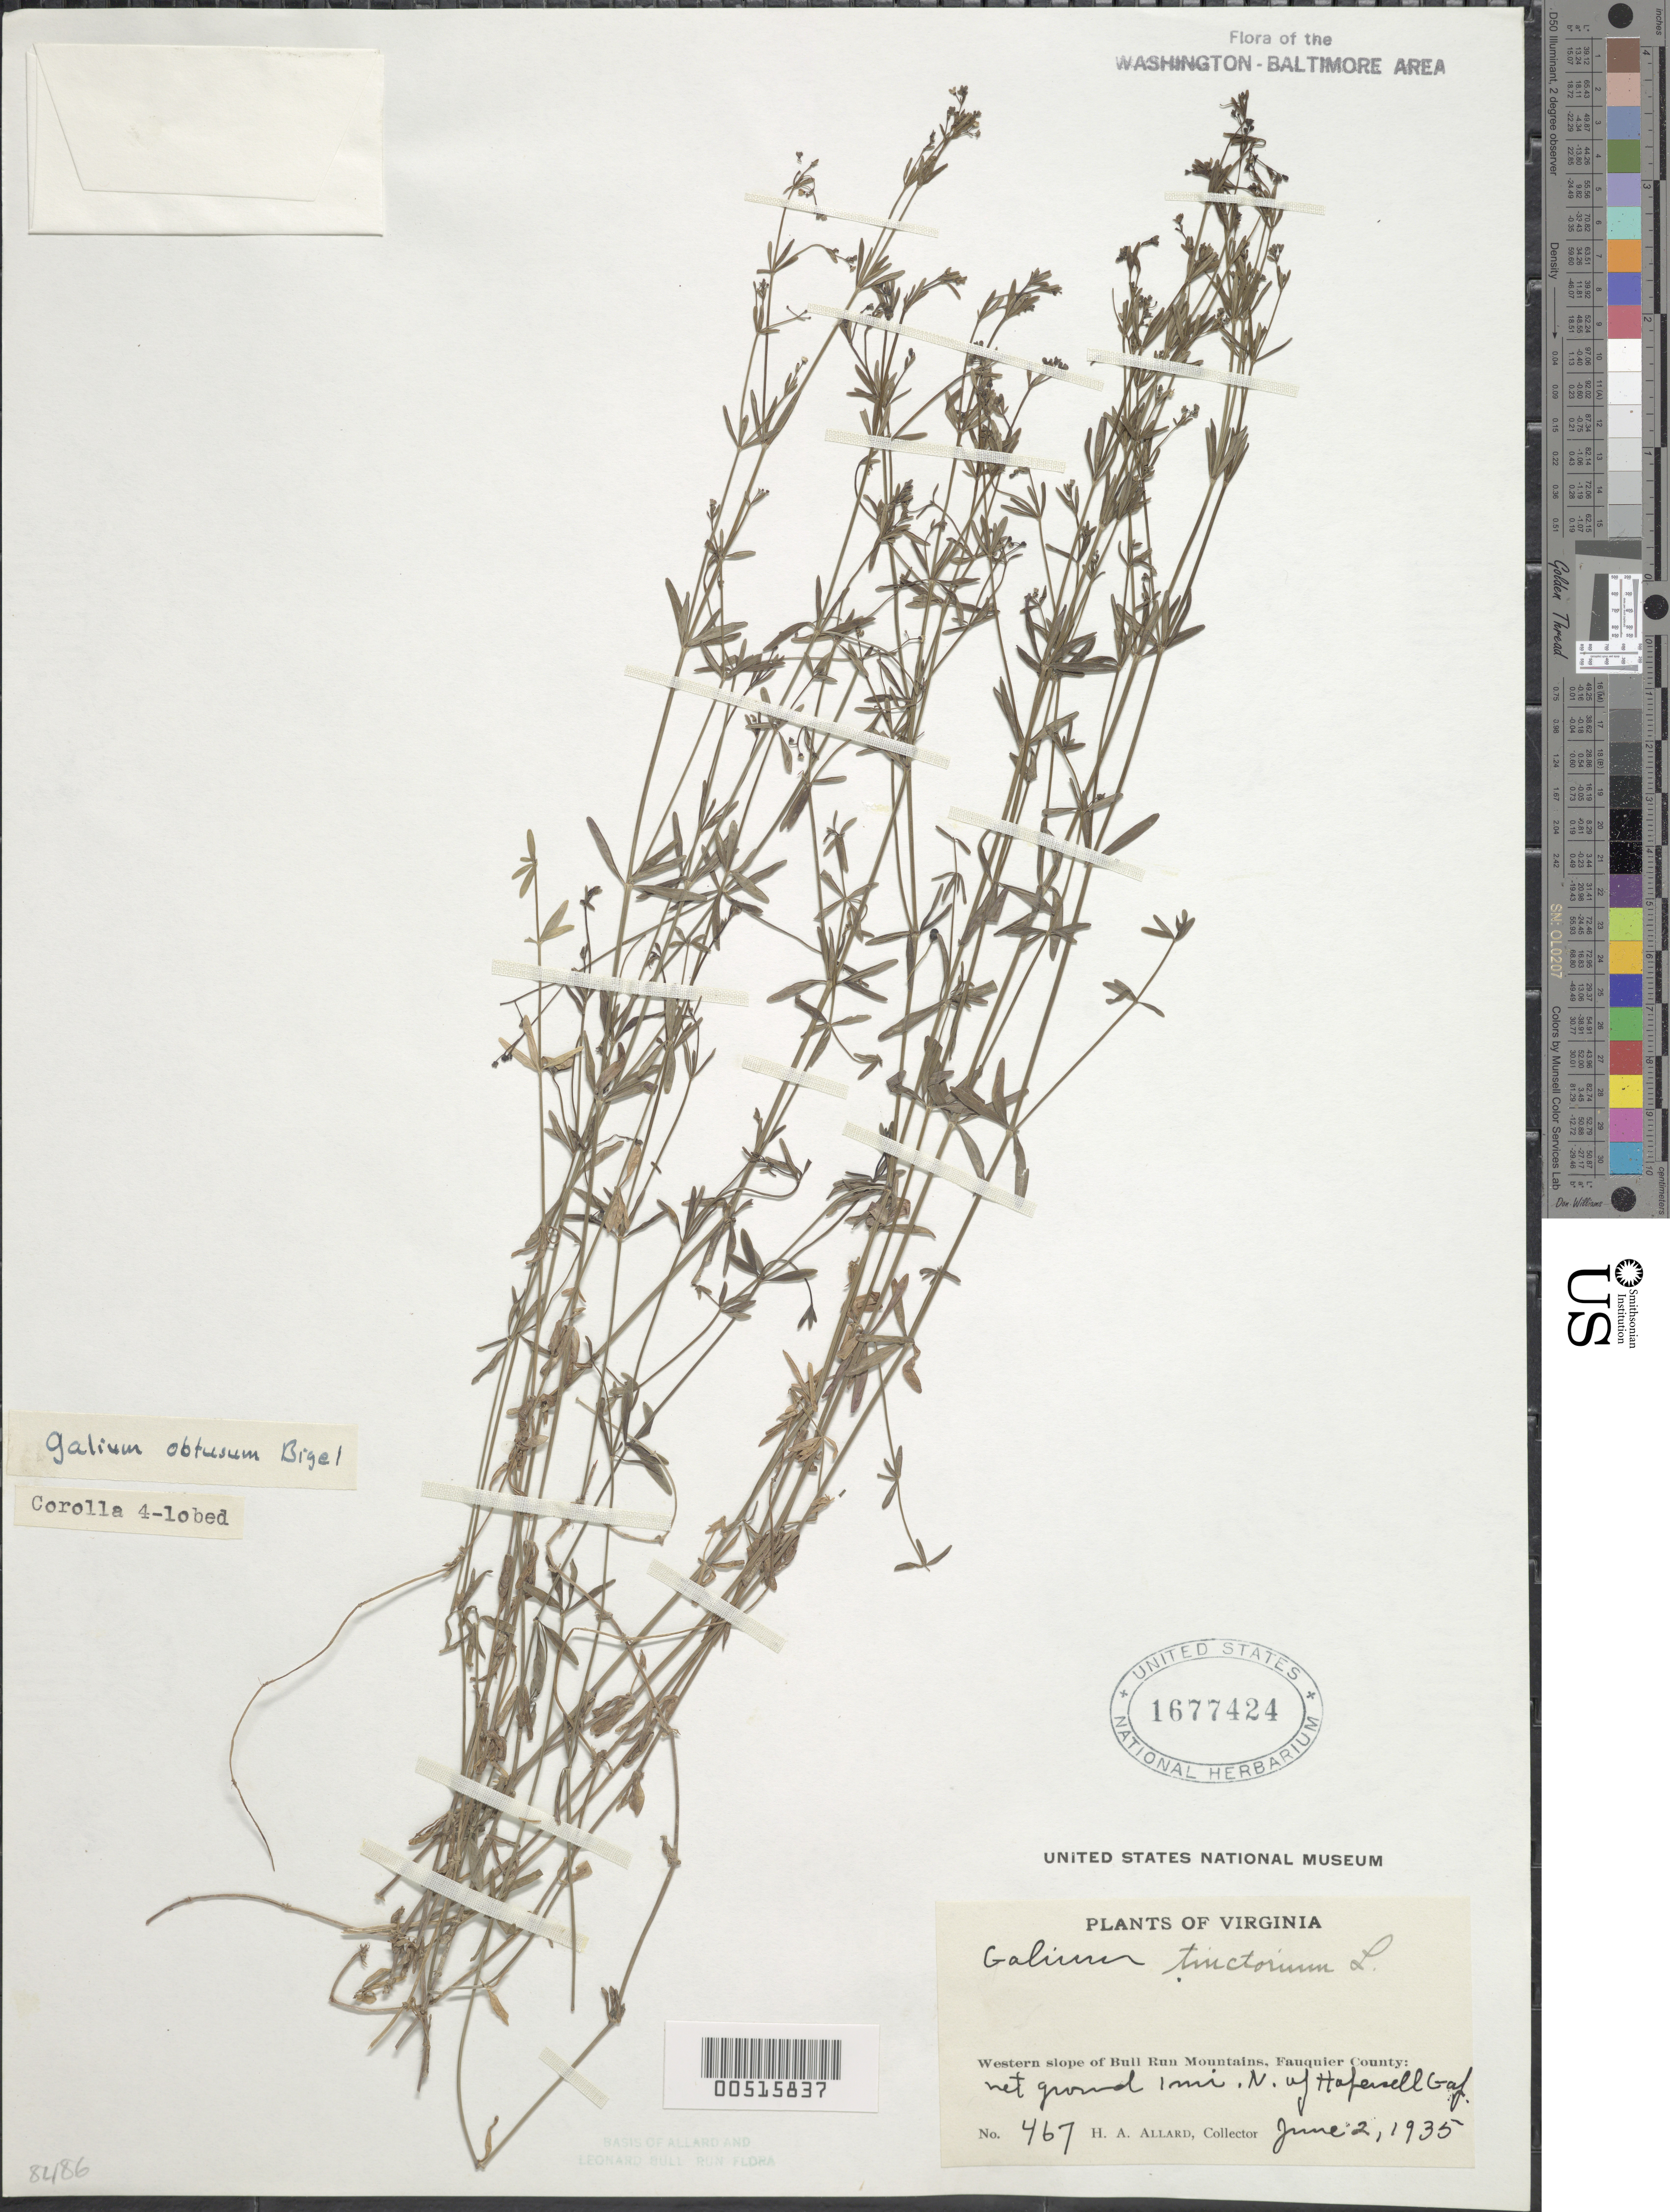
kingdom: Plantae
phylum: Tracheophyta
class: Magnoliopsida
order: Gentianales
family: Rubiaceae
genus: Galium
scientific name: Galium tinctorium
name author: (L.) Scop.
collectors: H. A. Allard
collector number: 467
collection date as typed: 02 Jun 1935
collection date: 1935-06-02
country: United States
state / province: Virginia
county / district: Fauquier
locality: W slope of Bull Run Mountains, 1 mi. N of Hopewell Gap Bull Run Mountains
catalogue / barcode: US 1677424